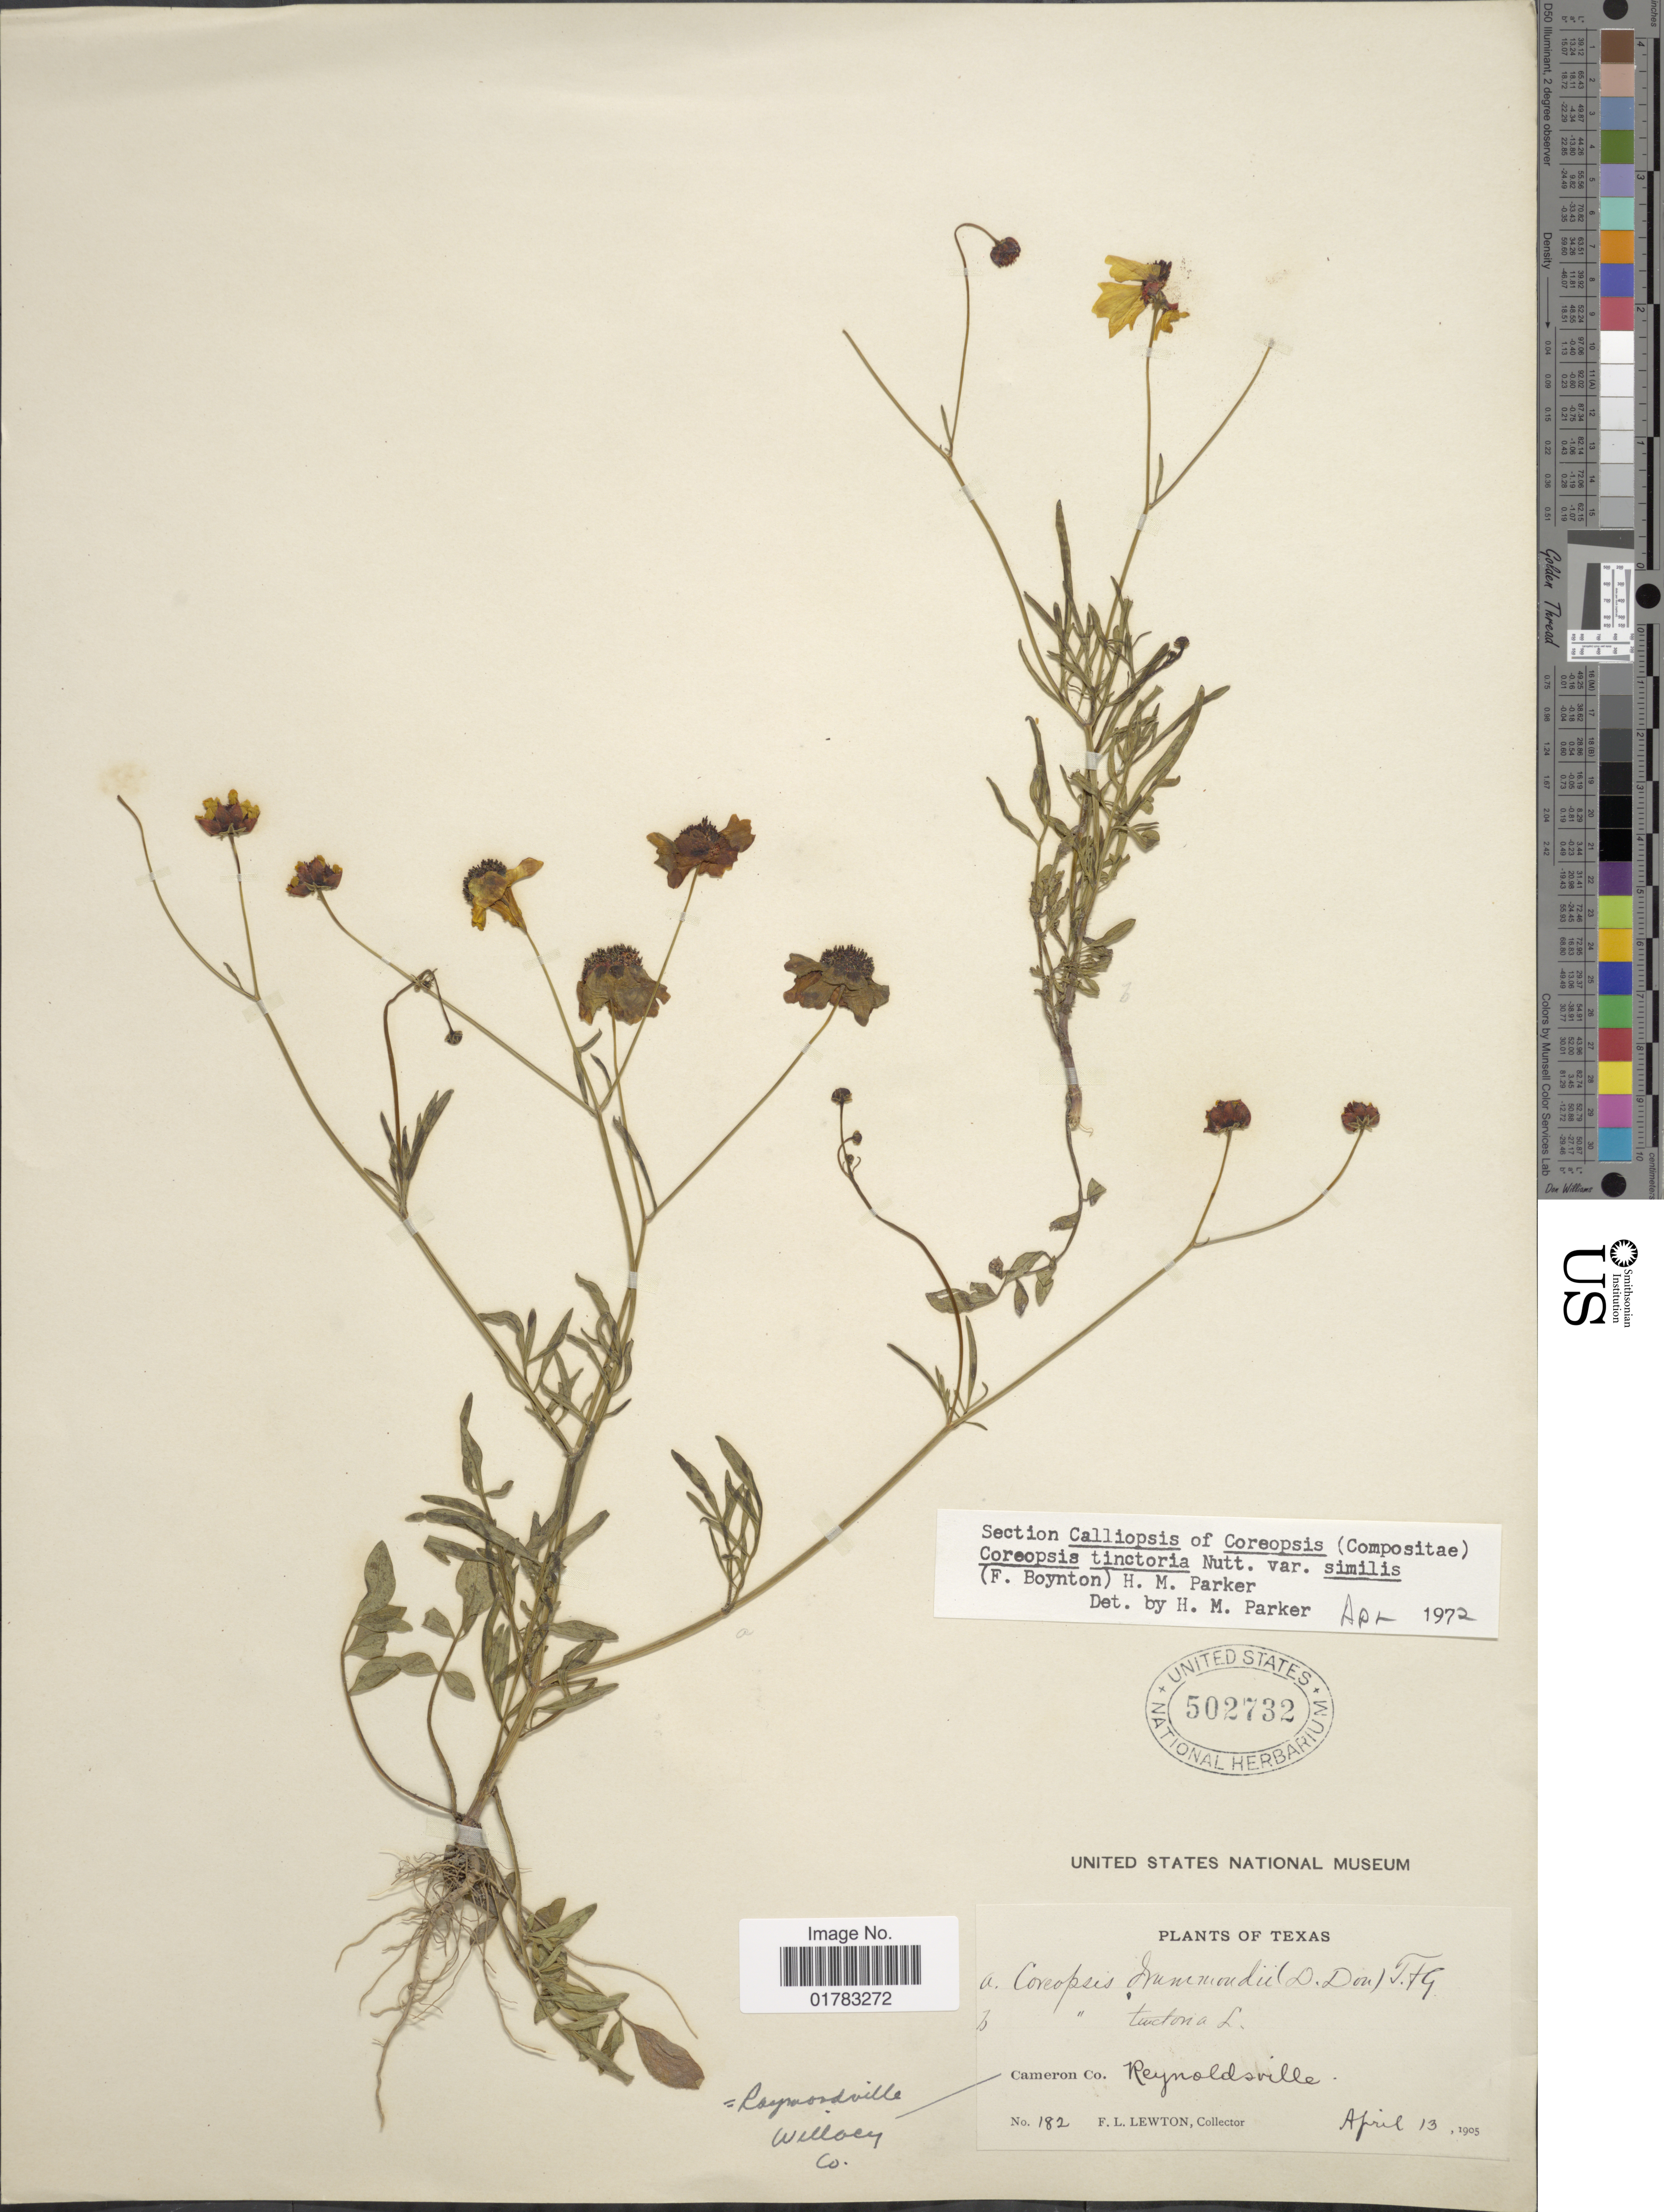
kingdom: Plantae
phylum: Tracheophyta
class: Magnoliopsida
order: Asterales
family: Asteraceae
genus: Coreopsis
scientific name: Coreopsis tinctoria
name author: Nutt.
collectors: F. L. Lewton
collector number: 182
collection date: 1905-04-13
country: United States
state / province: Texas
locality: Cameron Co, Reynoldsville, Willacy Co.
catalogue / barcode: US 502732